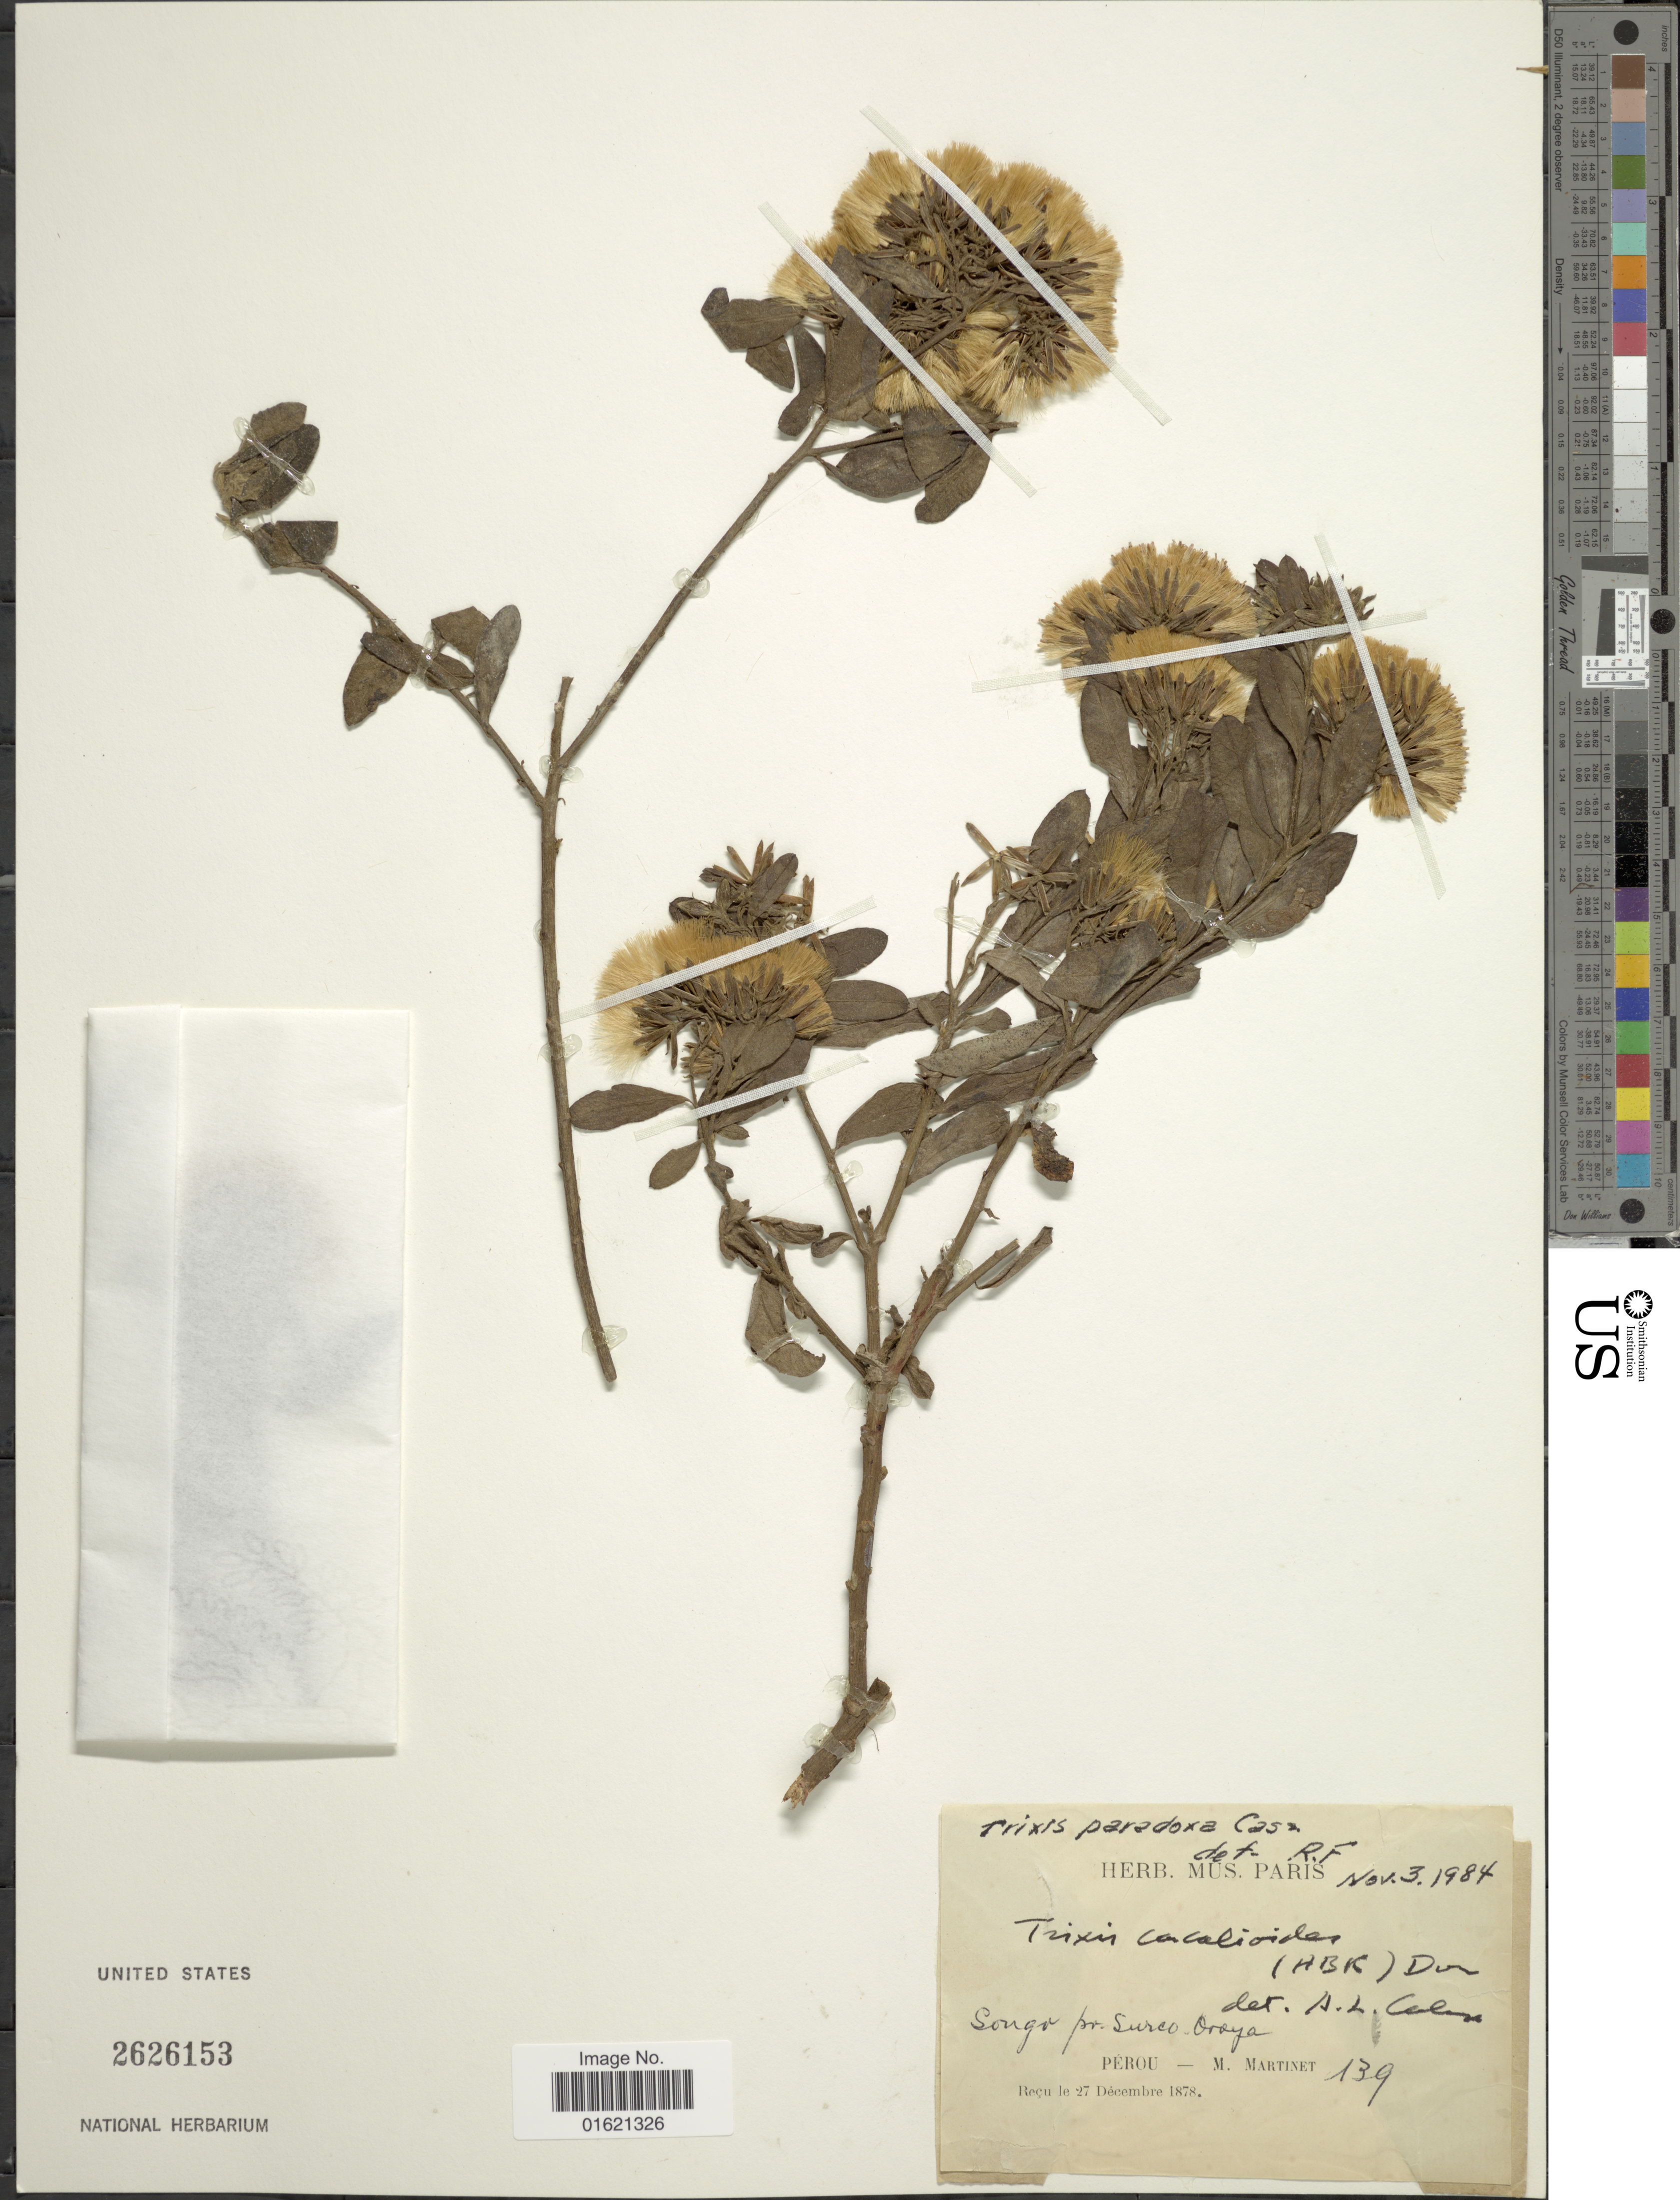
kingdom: Plantae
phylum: Tracheophyta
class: Magnoliopsida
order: Asterales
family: Asteraceae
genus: Trixis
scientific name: Trixis cacalioides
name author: (Kunth) D. Don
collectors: -. Martinet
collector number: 139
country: Peru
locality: Songo pr. Surco - Oroya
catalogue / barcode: US 2626153